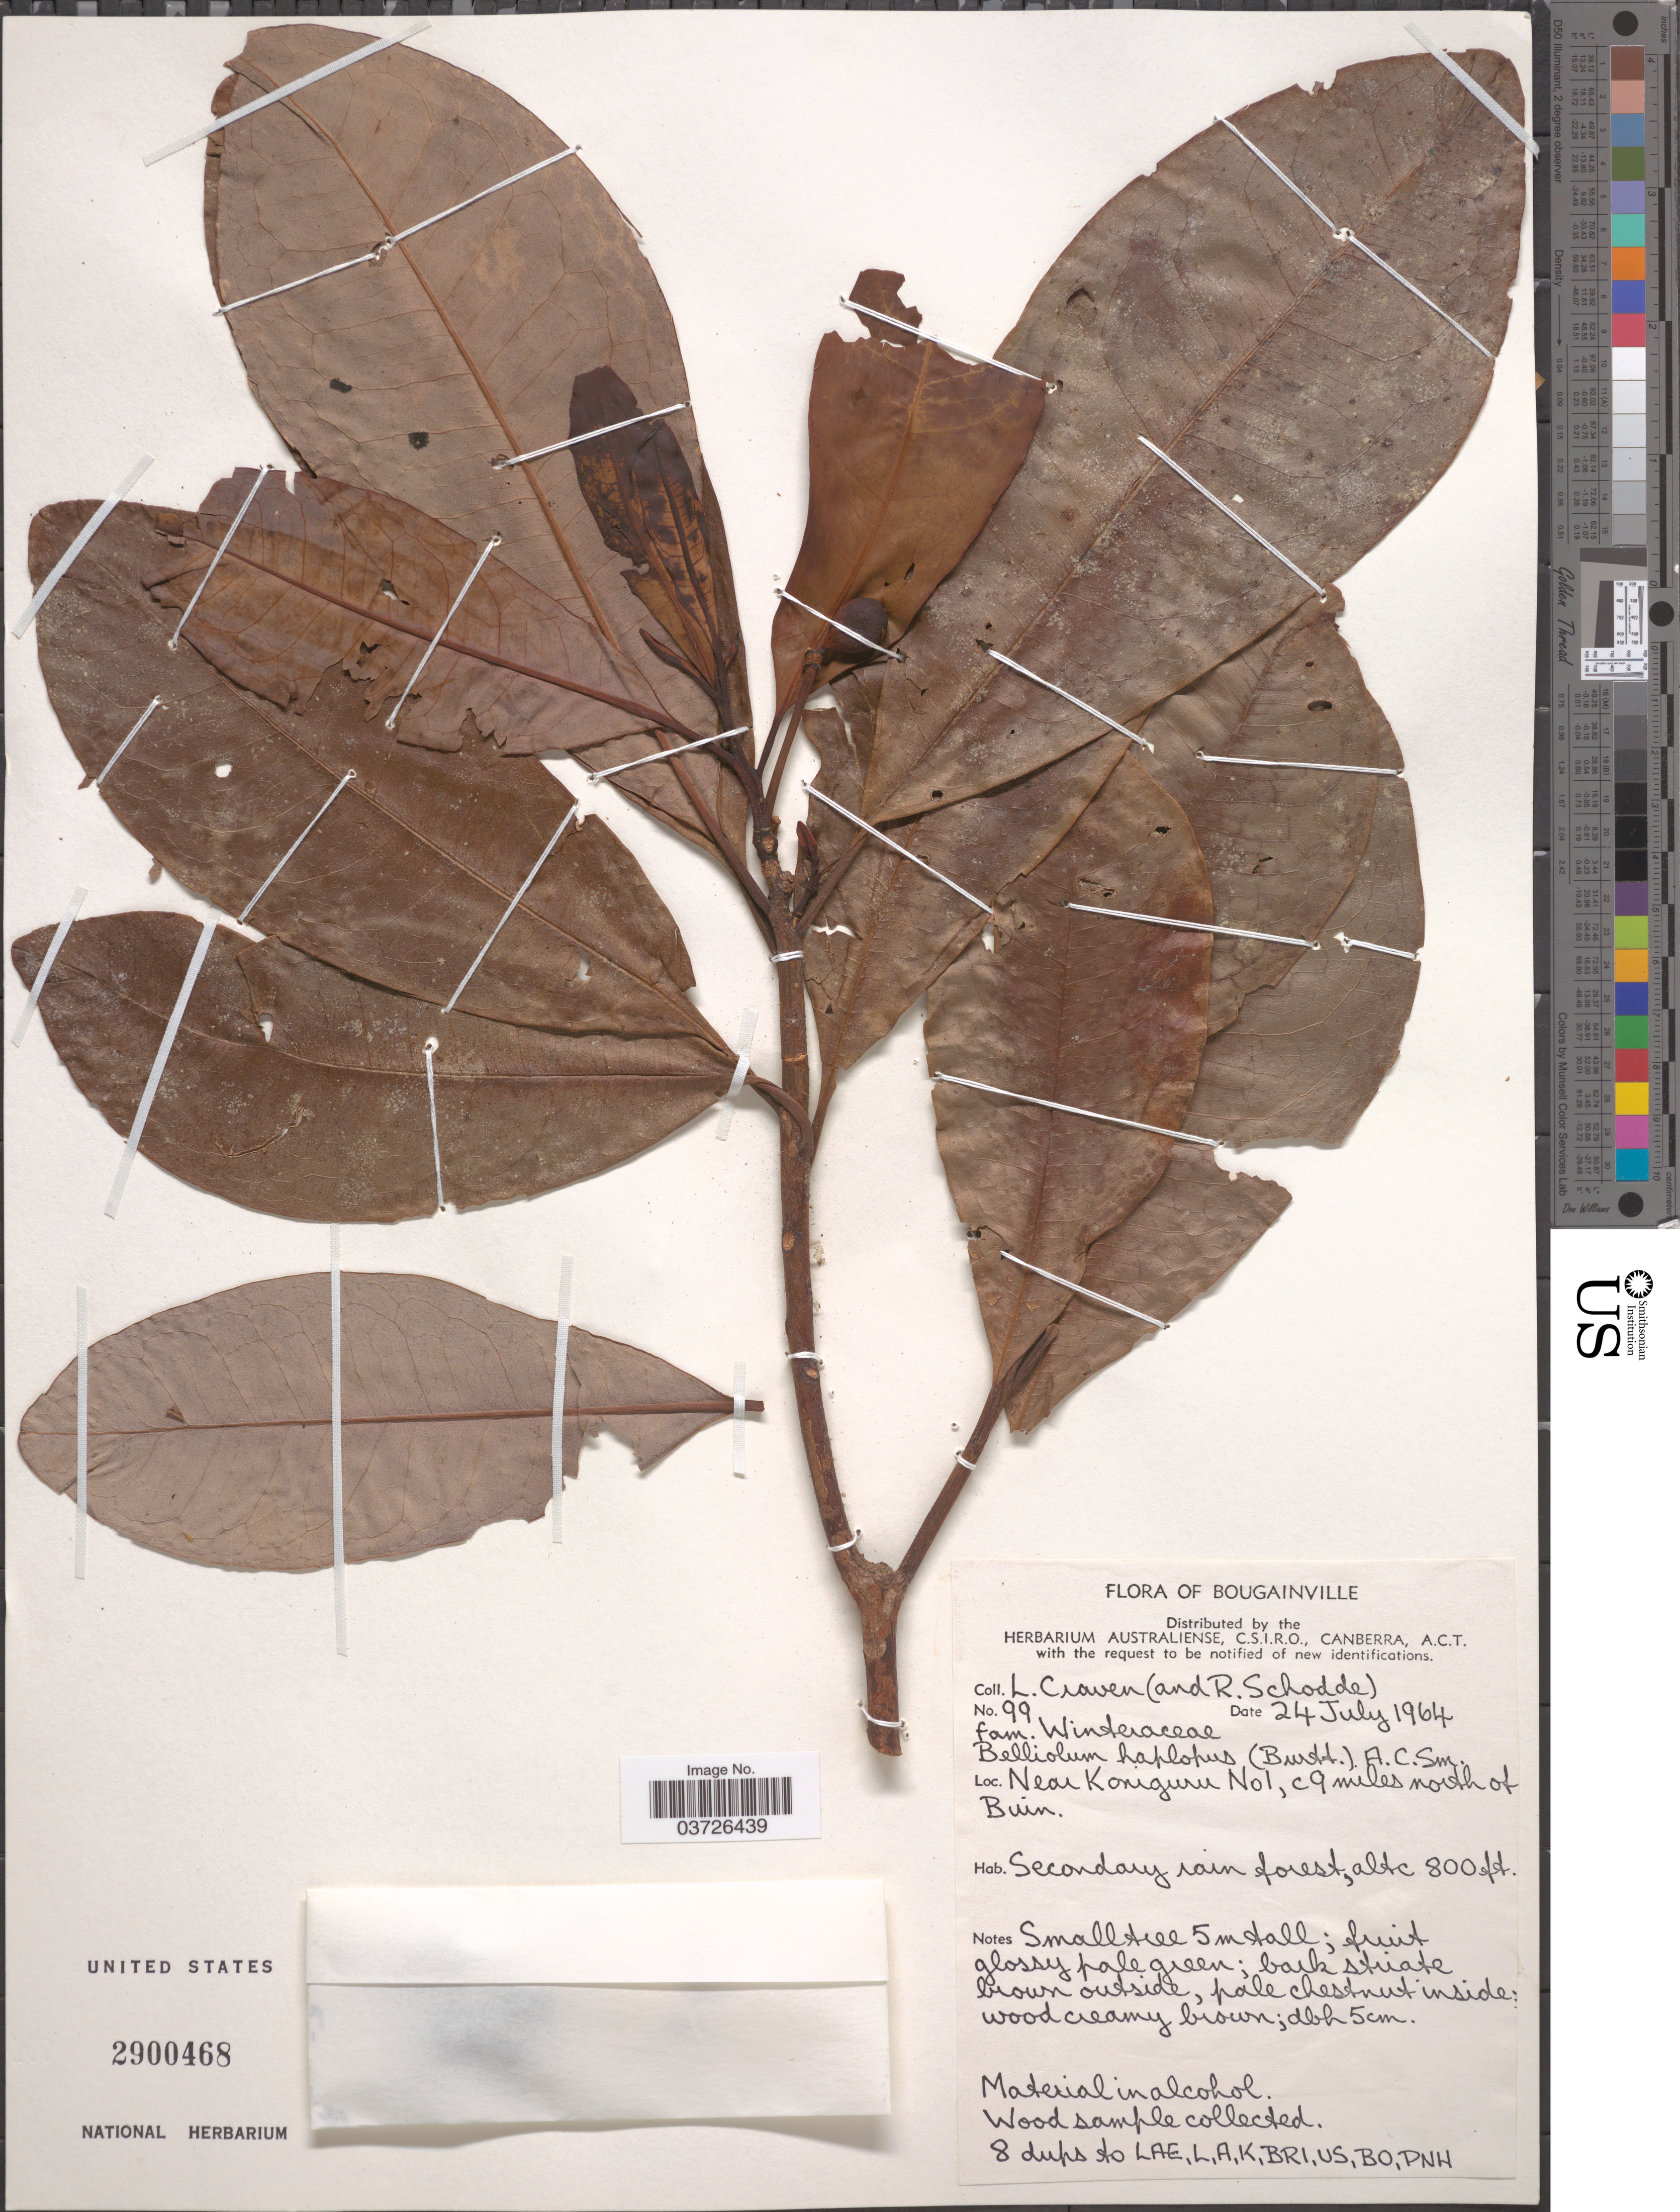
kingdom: Plantae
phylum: Tracheophyta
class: Magnoliopsida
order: Canellales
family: Winteraceae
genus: Belliolum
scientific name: Belliolum haplopus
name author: (B.L. Burtt) A.C. Sm.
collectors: L. A. Craven & R. Schodde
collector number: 99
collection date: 1964-07-24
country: Papua New Guinea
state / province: Bougainville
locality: Near Koniguru No 1, c 9 miles north of Buin.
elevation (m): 244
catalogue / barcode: US 2900468